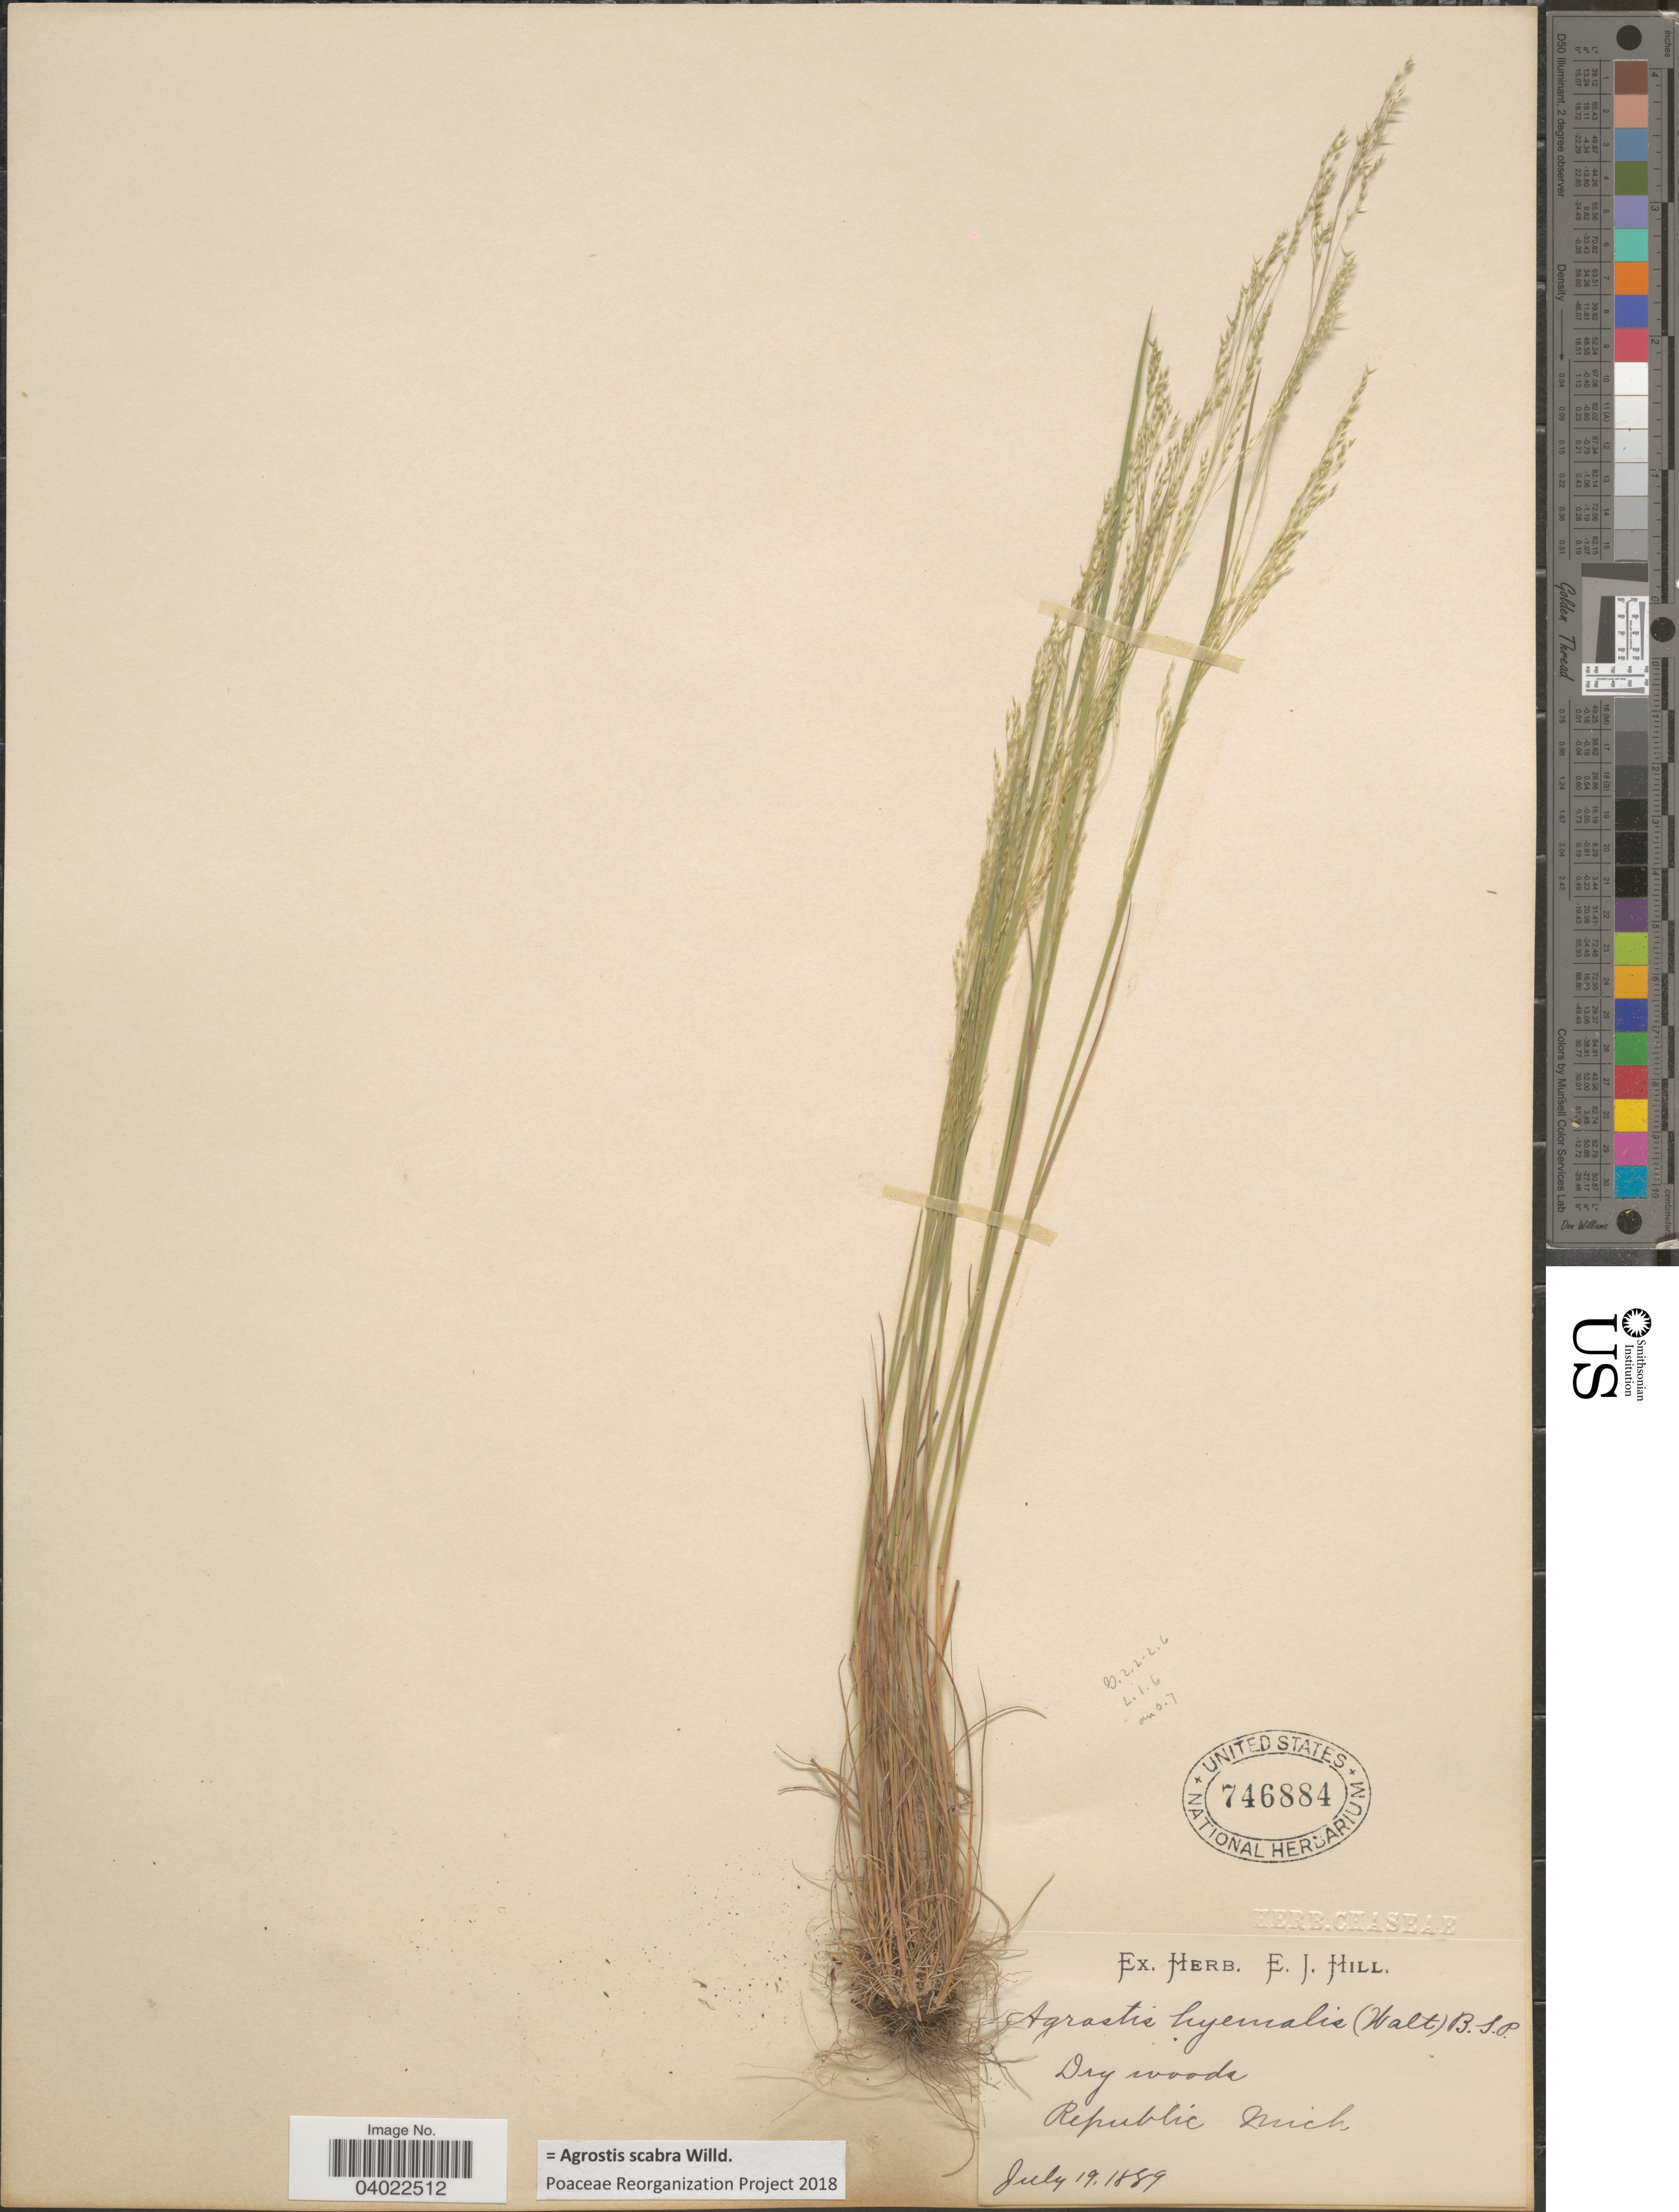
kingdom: Plantae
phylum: Tracheophyta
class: Liliopsida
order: Poales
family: Poaceae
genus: Agrostis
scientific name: Agrostis scabra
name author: Willd.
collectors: Ex herb. E. J. Hill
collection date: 1889-07-19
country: United States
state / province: Michigan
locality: Republic Mich.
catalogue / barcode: US 746884